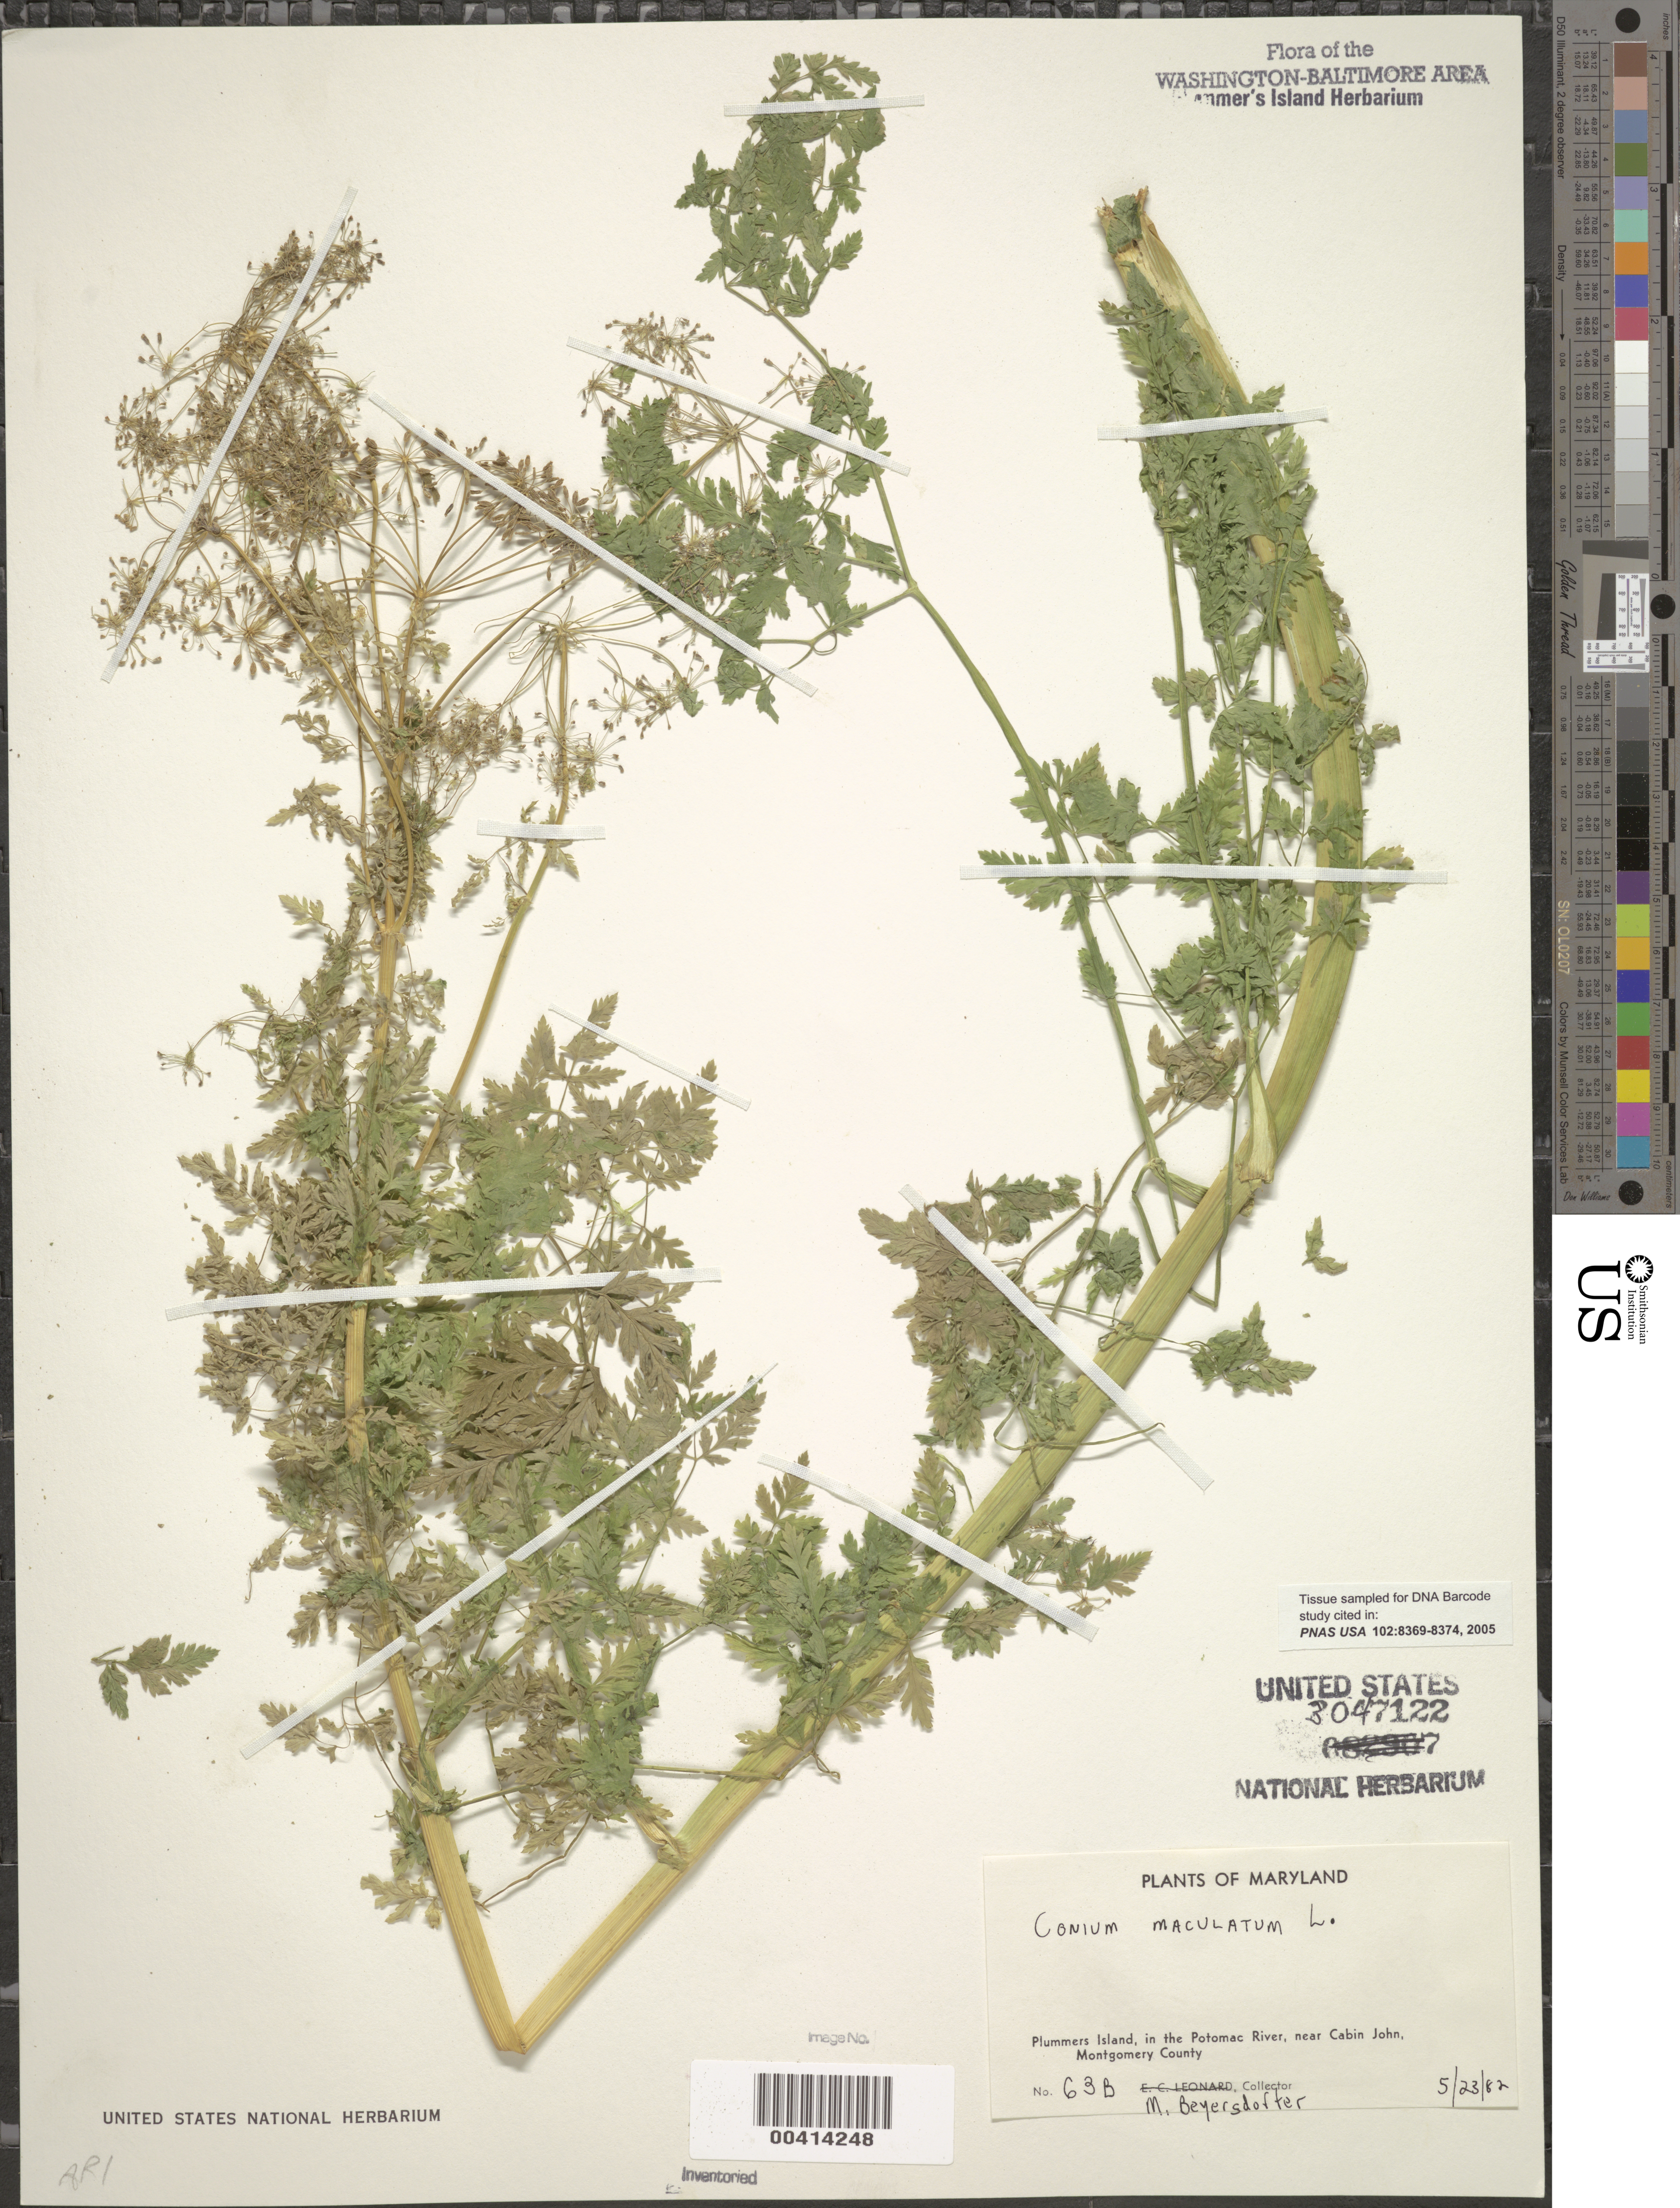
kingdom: Plantae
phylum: Tracheophyta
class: Magnoliopsida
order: Apiales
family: Apiaceae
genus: Conium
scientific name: Conium maculatum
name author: L.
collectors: M. Beyersdorfer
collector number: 63B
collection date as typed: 23 May 1982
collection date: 1982-05-23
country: United States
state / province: Maryland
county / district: Montgomery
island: Plummers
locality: Plummer's Island C. & O. Canal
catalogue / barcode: US 3047122